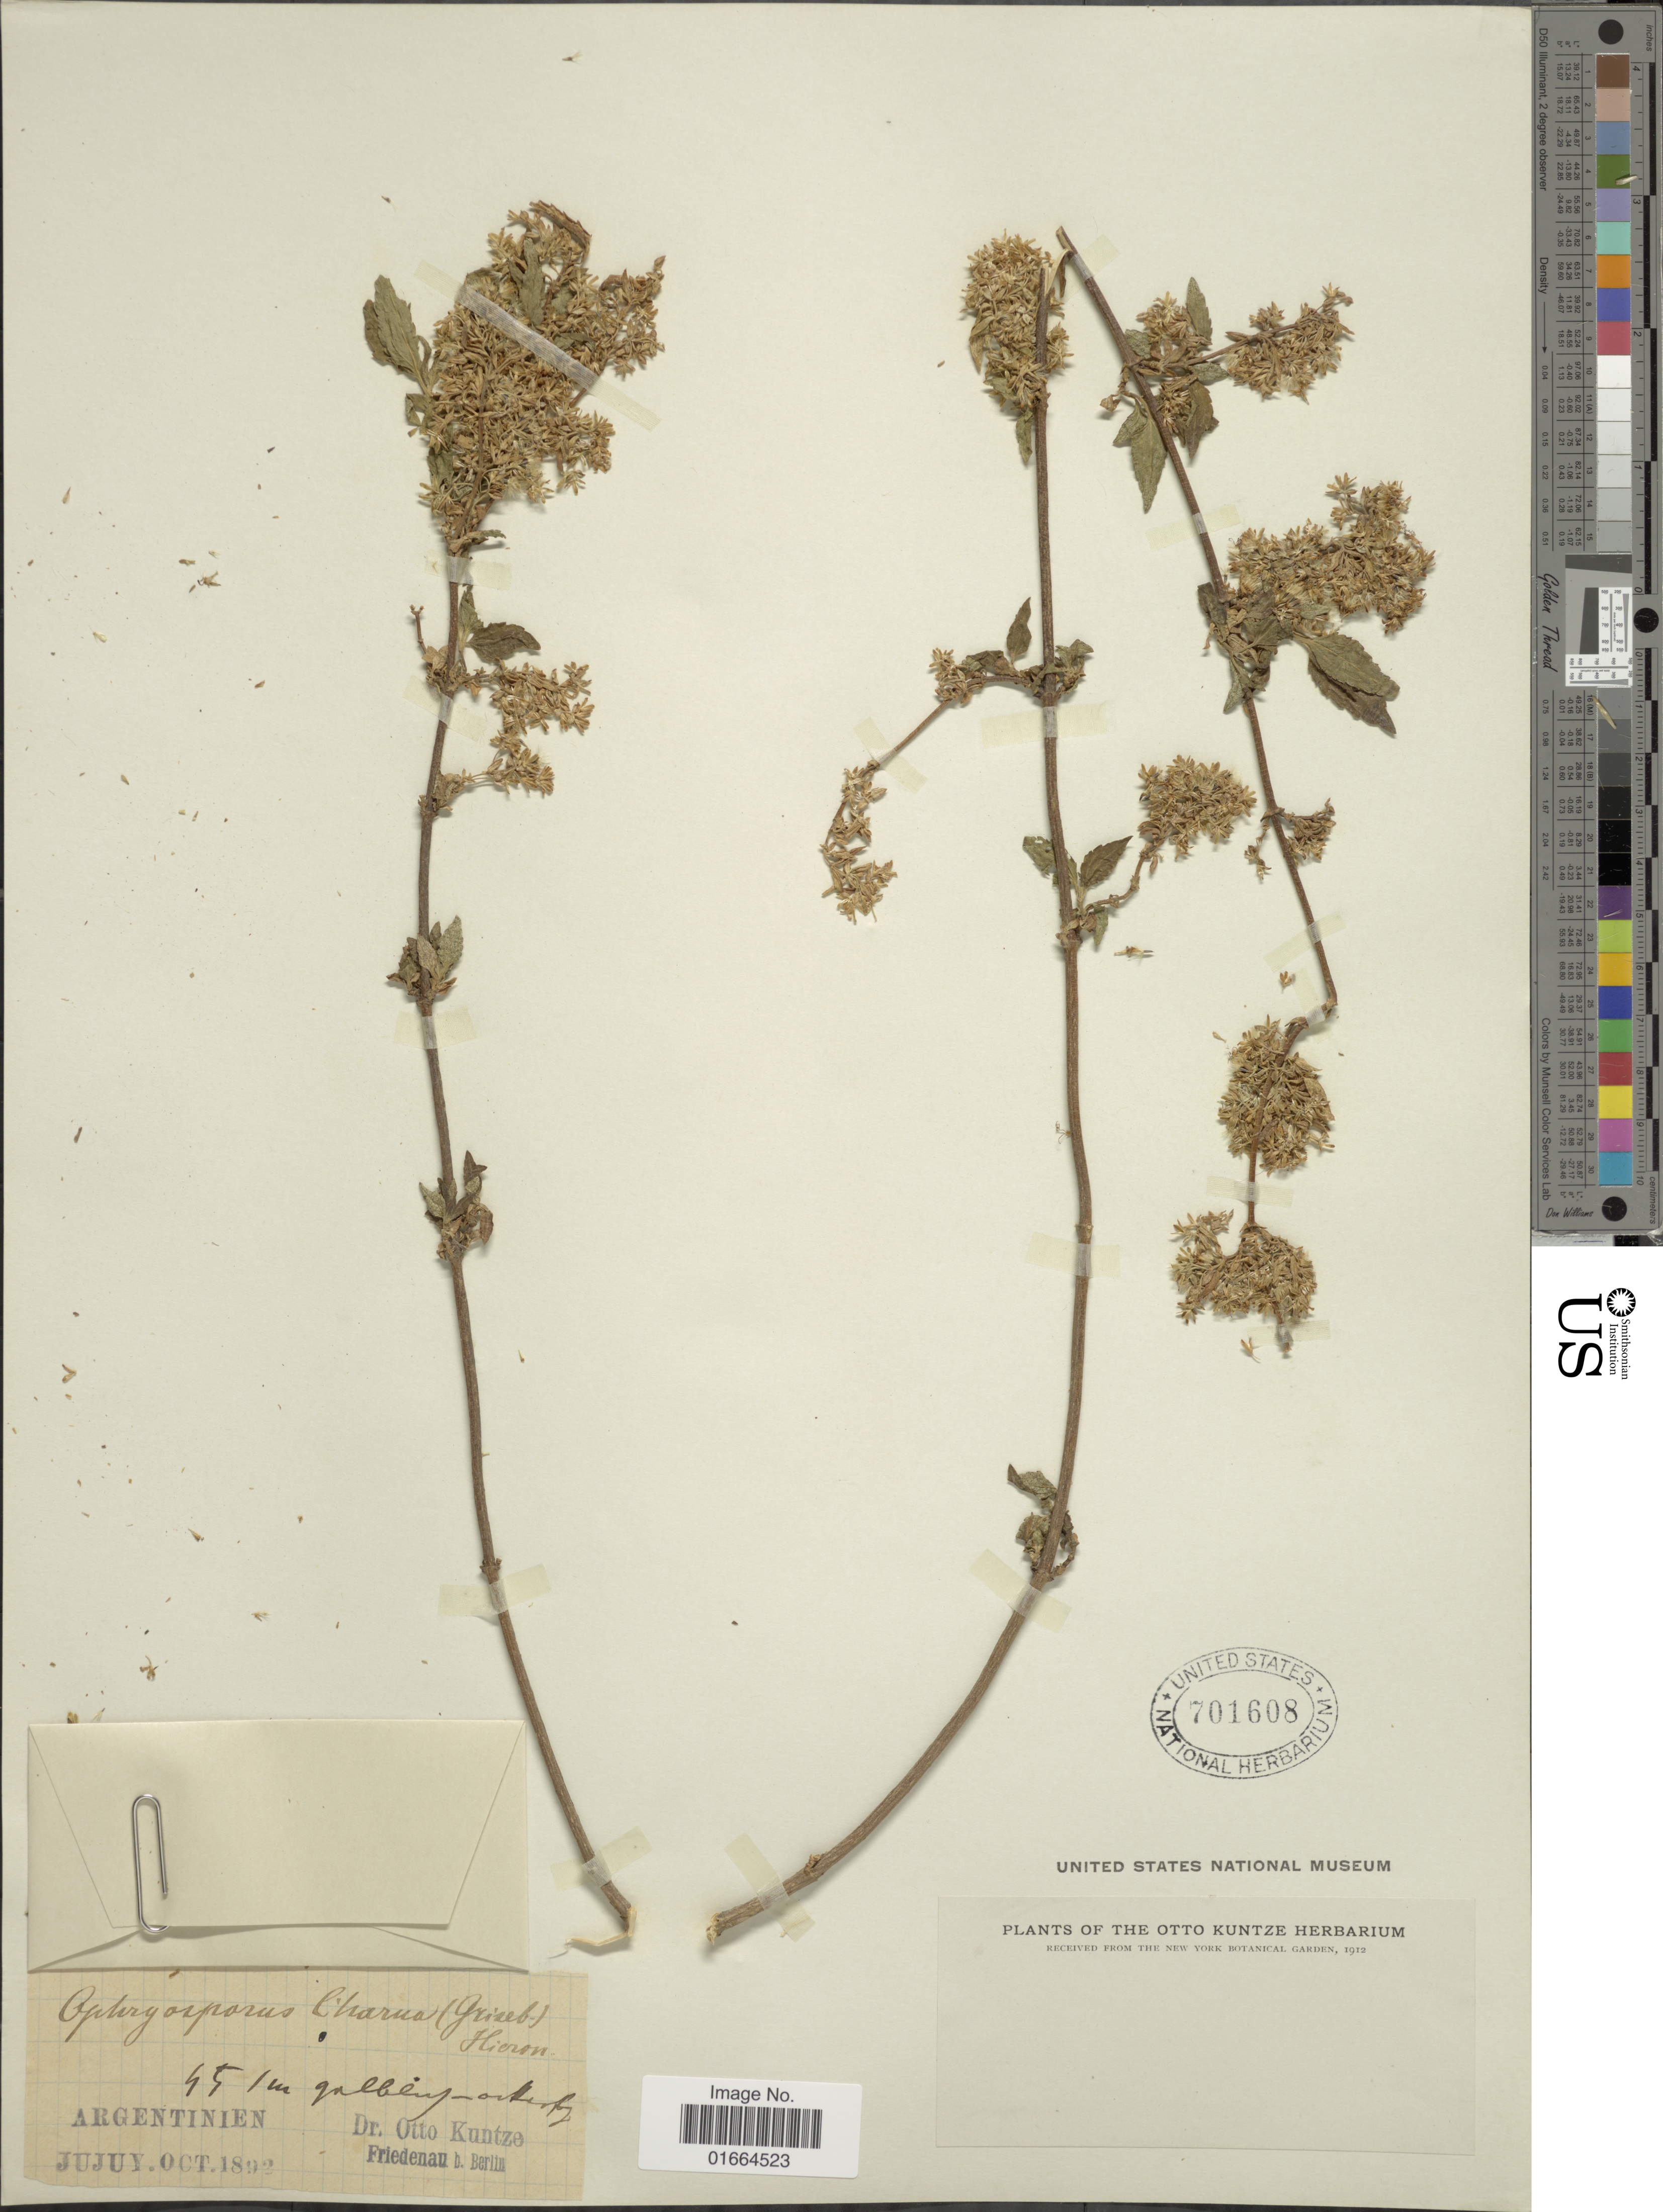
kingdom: Plantae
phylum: Tracheophyta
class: Magnoliopsida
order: Asterales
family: Asteraceae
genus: Ophryosporus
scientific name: Ophryosporus charua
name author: (Griseb.) Hieron.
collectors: C.E.O. Kuntze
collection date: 1892-10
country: Argentina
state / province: Jujuy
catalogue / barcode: US 701608